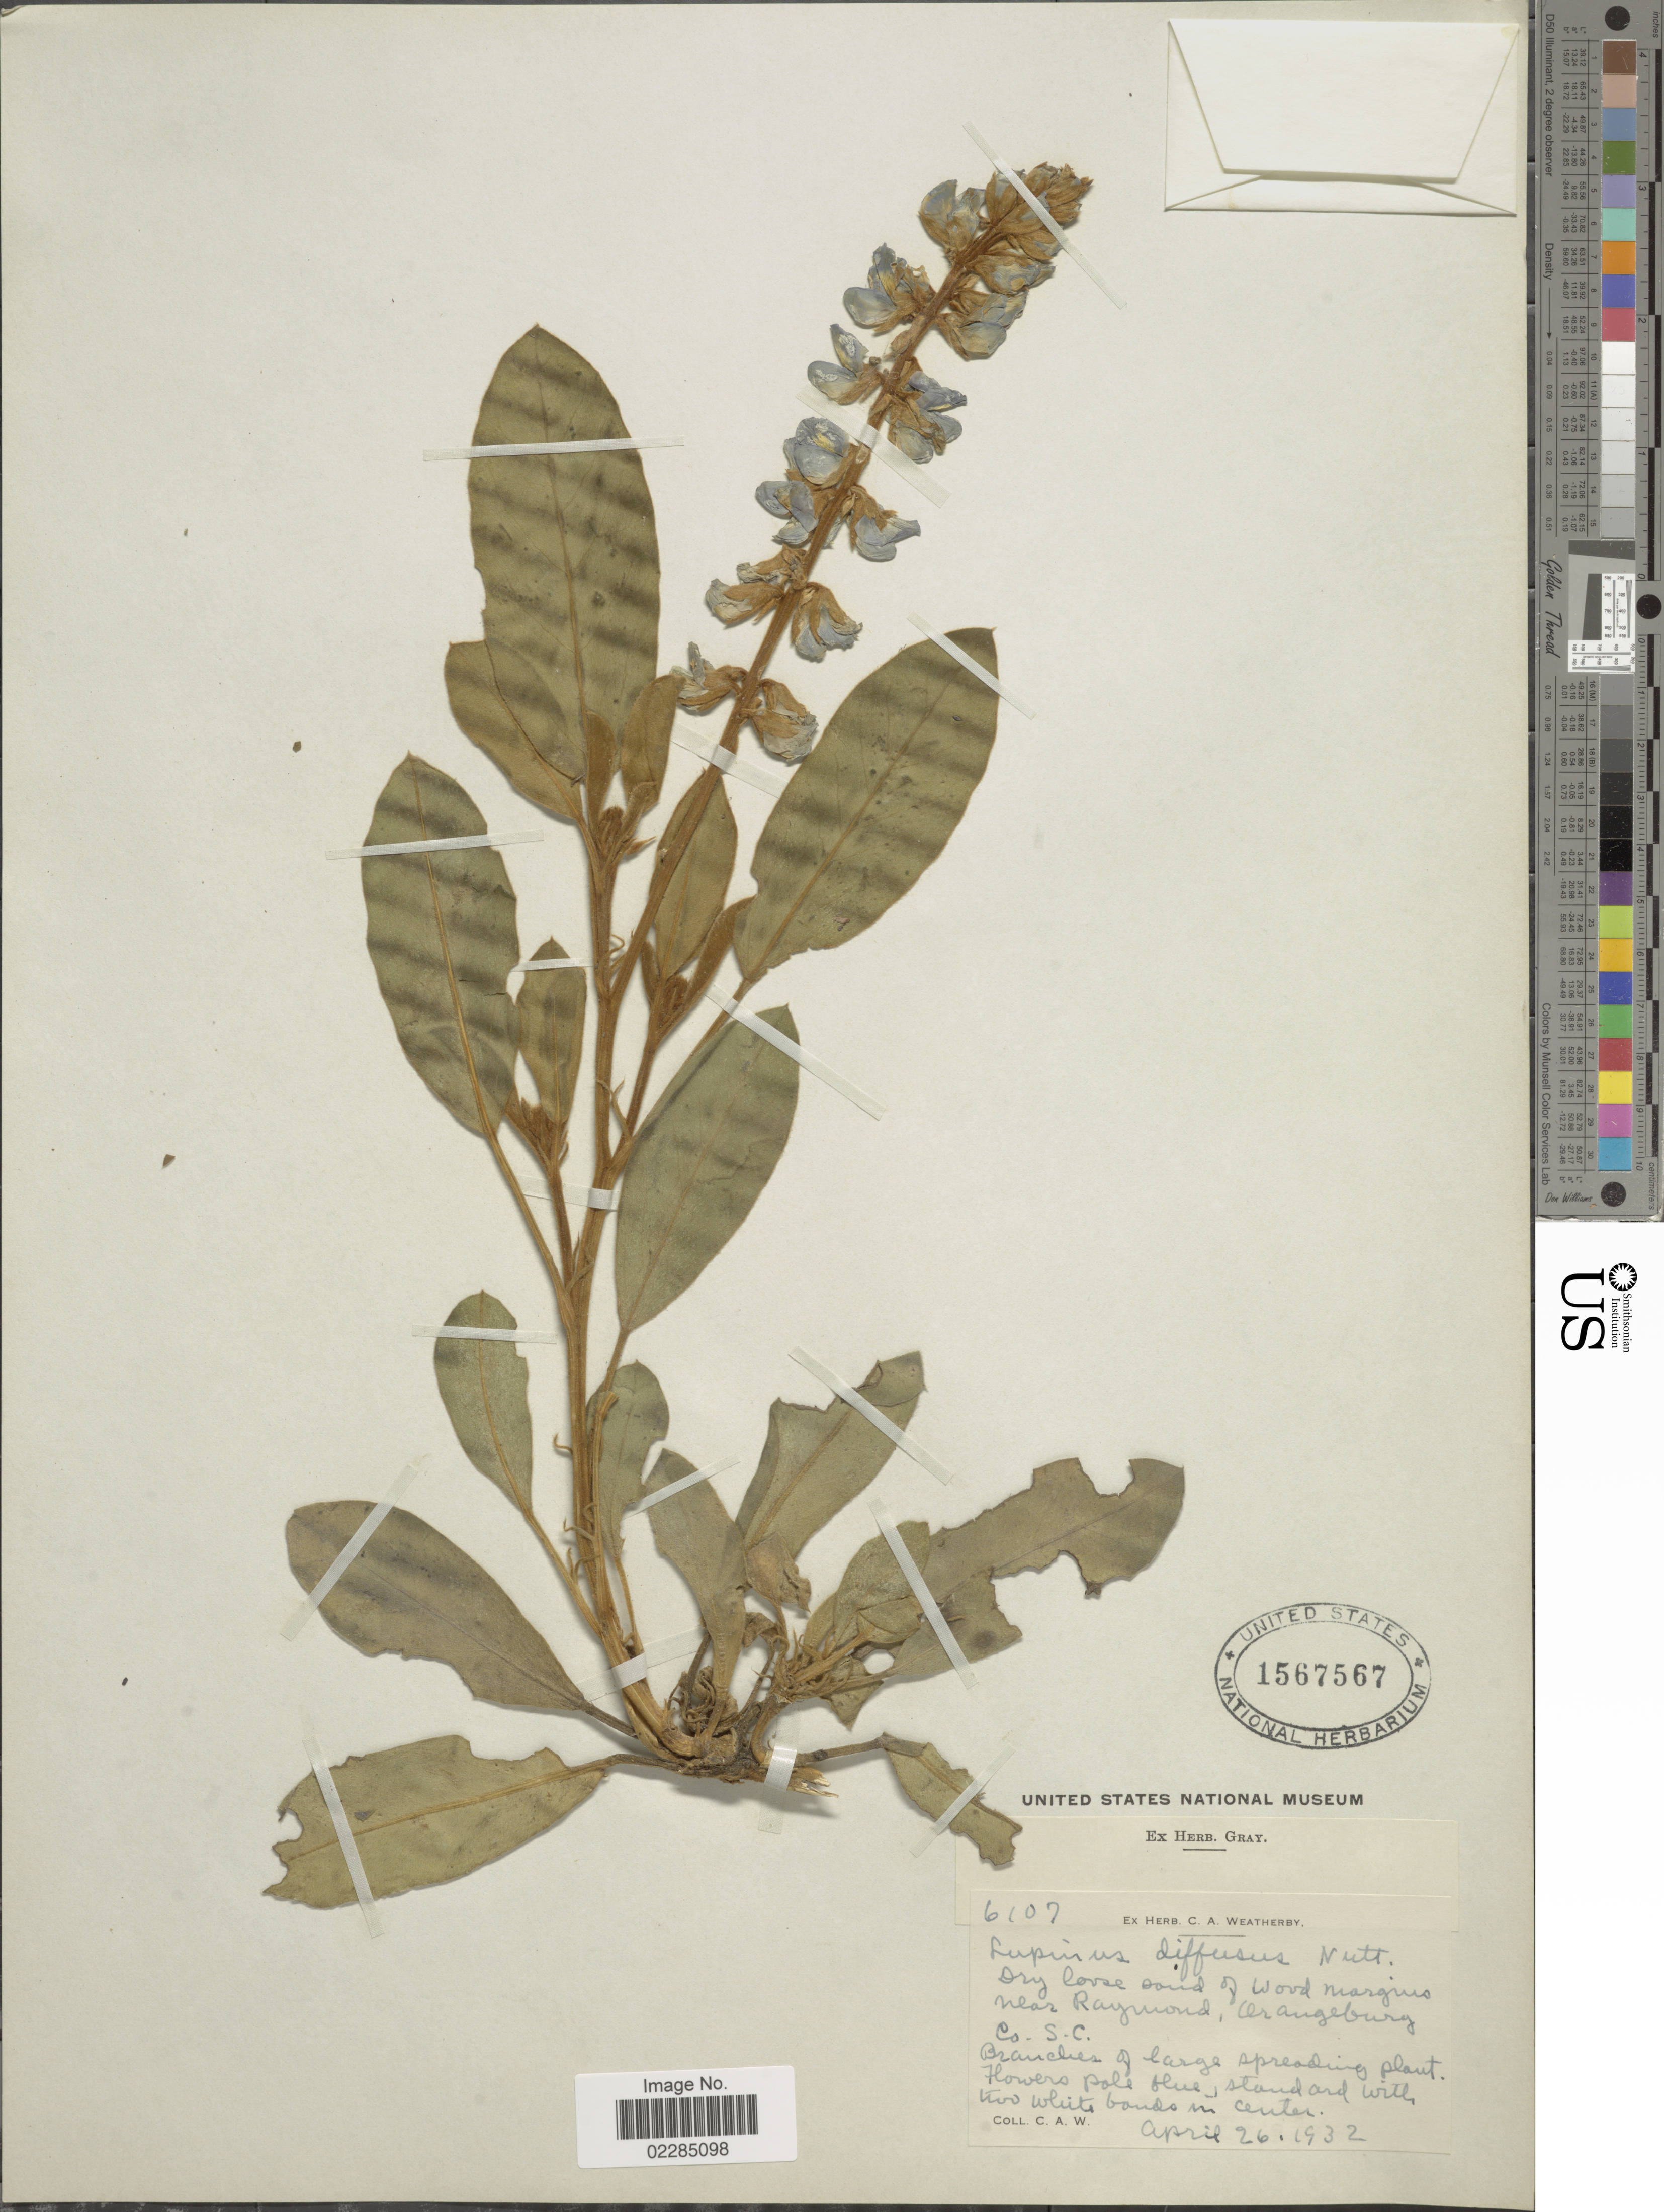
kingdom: Plantae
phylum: Tracheophyta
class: Magnoliopsida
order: Fabales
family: Fabaceae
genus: Lupinus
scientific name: Lupinus diffusus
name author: Nutt.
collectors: C. A. Weatherby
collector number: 6107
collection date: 1932-04-26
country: United States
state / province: South Carolina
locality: Near Raymond, Orangeburg Co.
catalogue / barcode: US 1567567